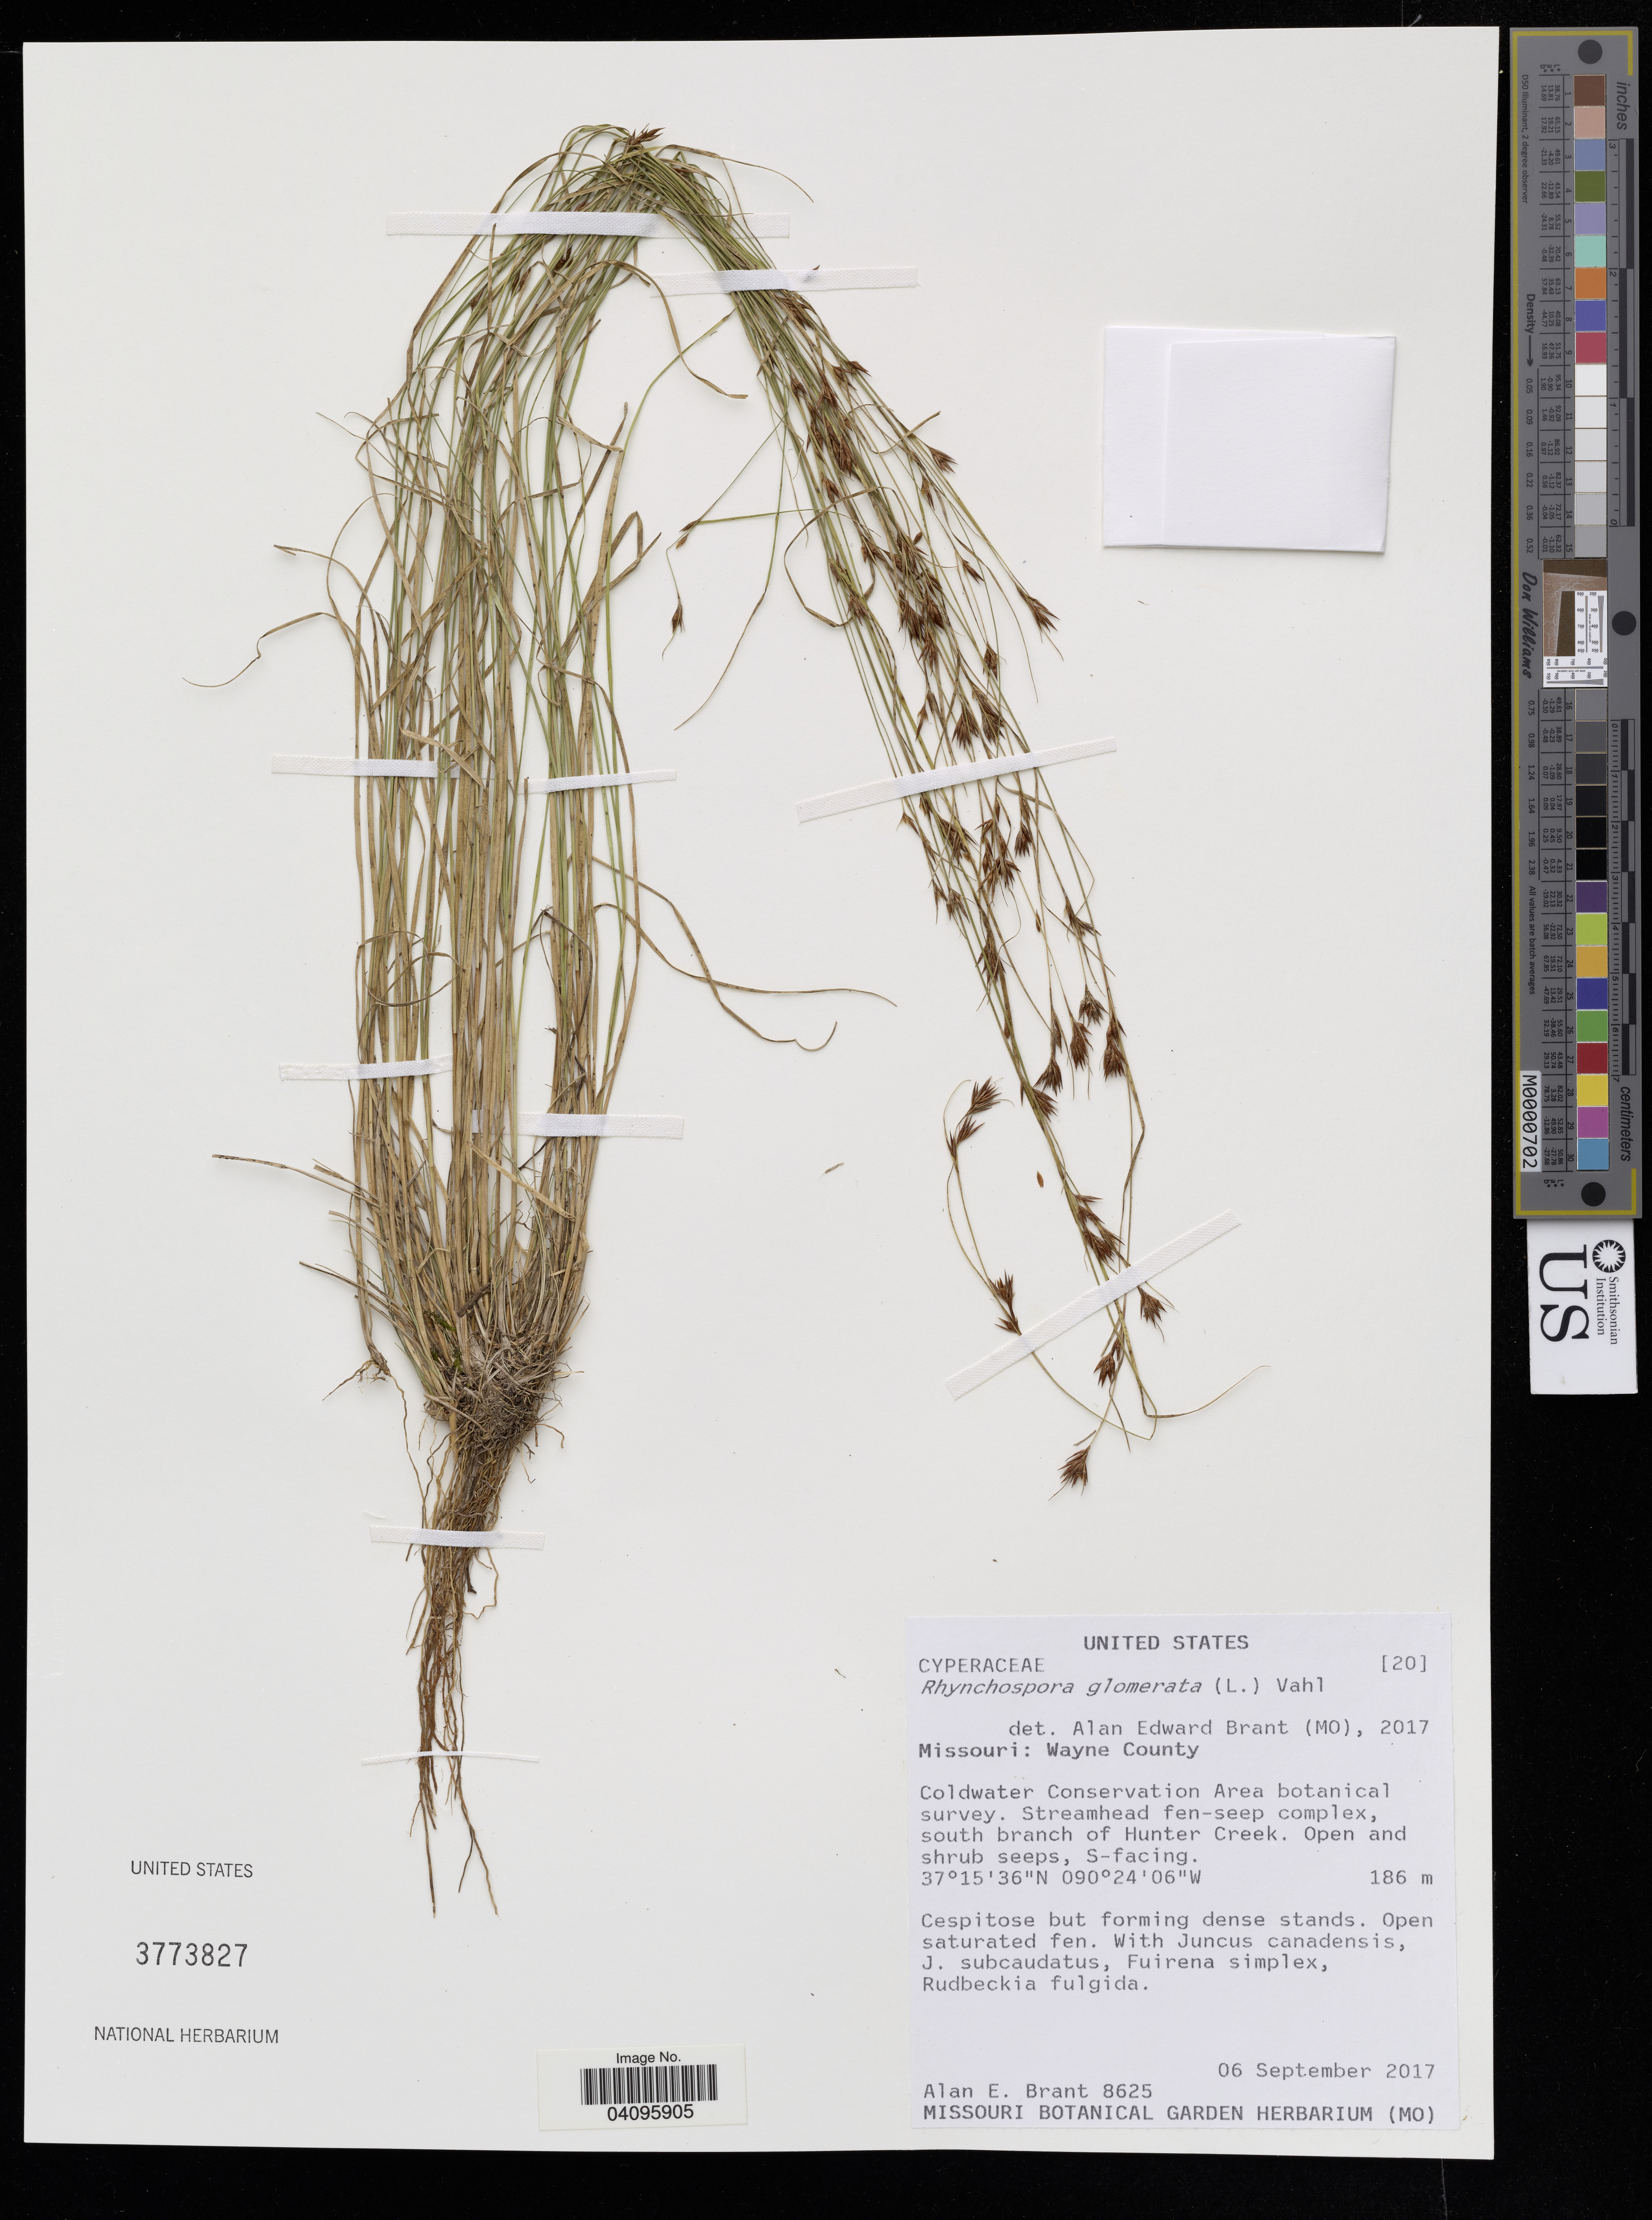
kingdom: Plantae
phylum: Tracheophyta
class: Liliopsida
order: Poales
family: Cyperaceae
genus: Rhynchospora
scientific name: Rhynchospora glomerata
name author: (L.) Vahl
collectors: A. Brant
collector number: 8625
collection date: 2017-09-06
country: United States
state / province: Missouri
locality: Wayne County. Coldwater Conservation Area botanical survey. Streamhead fen-seep complex, south branch of Hunter Creek.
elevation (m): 186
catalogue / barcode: US 3773827